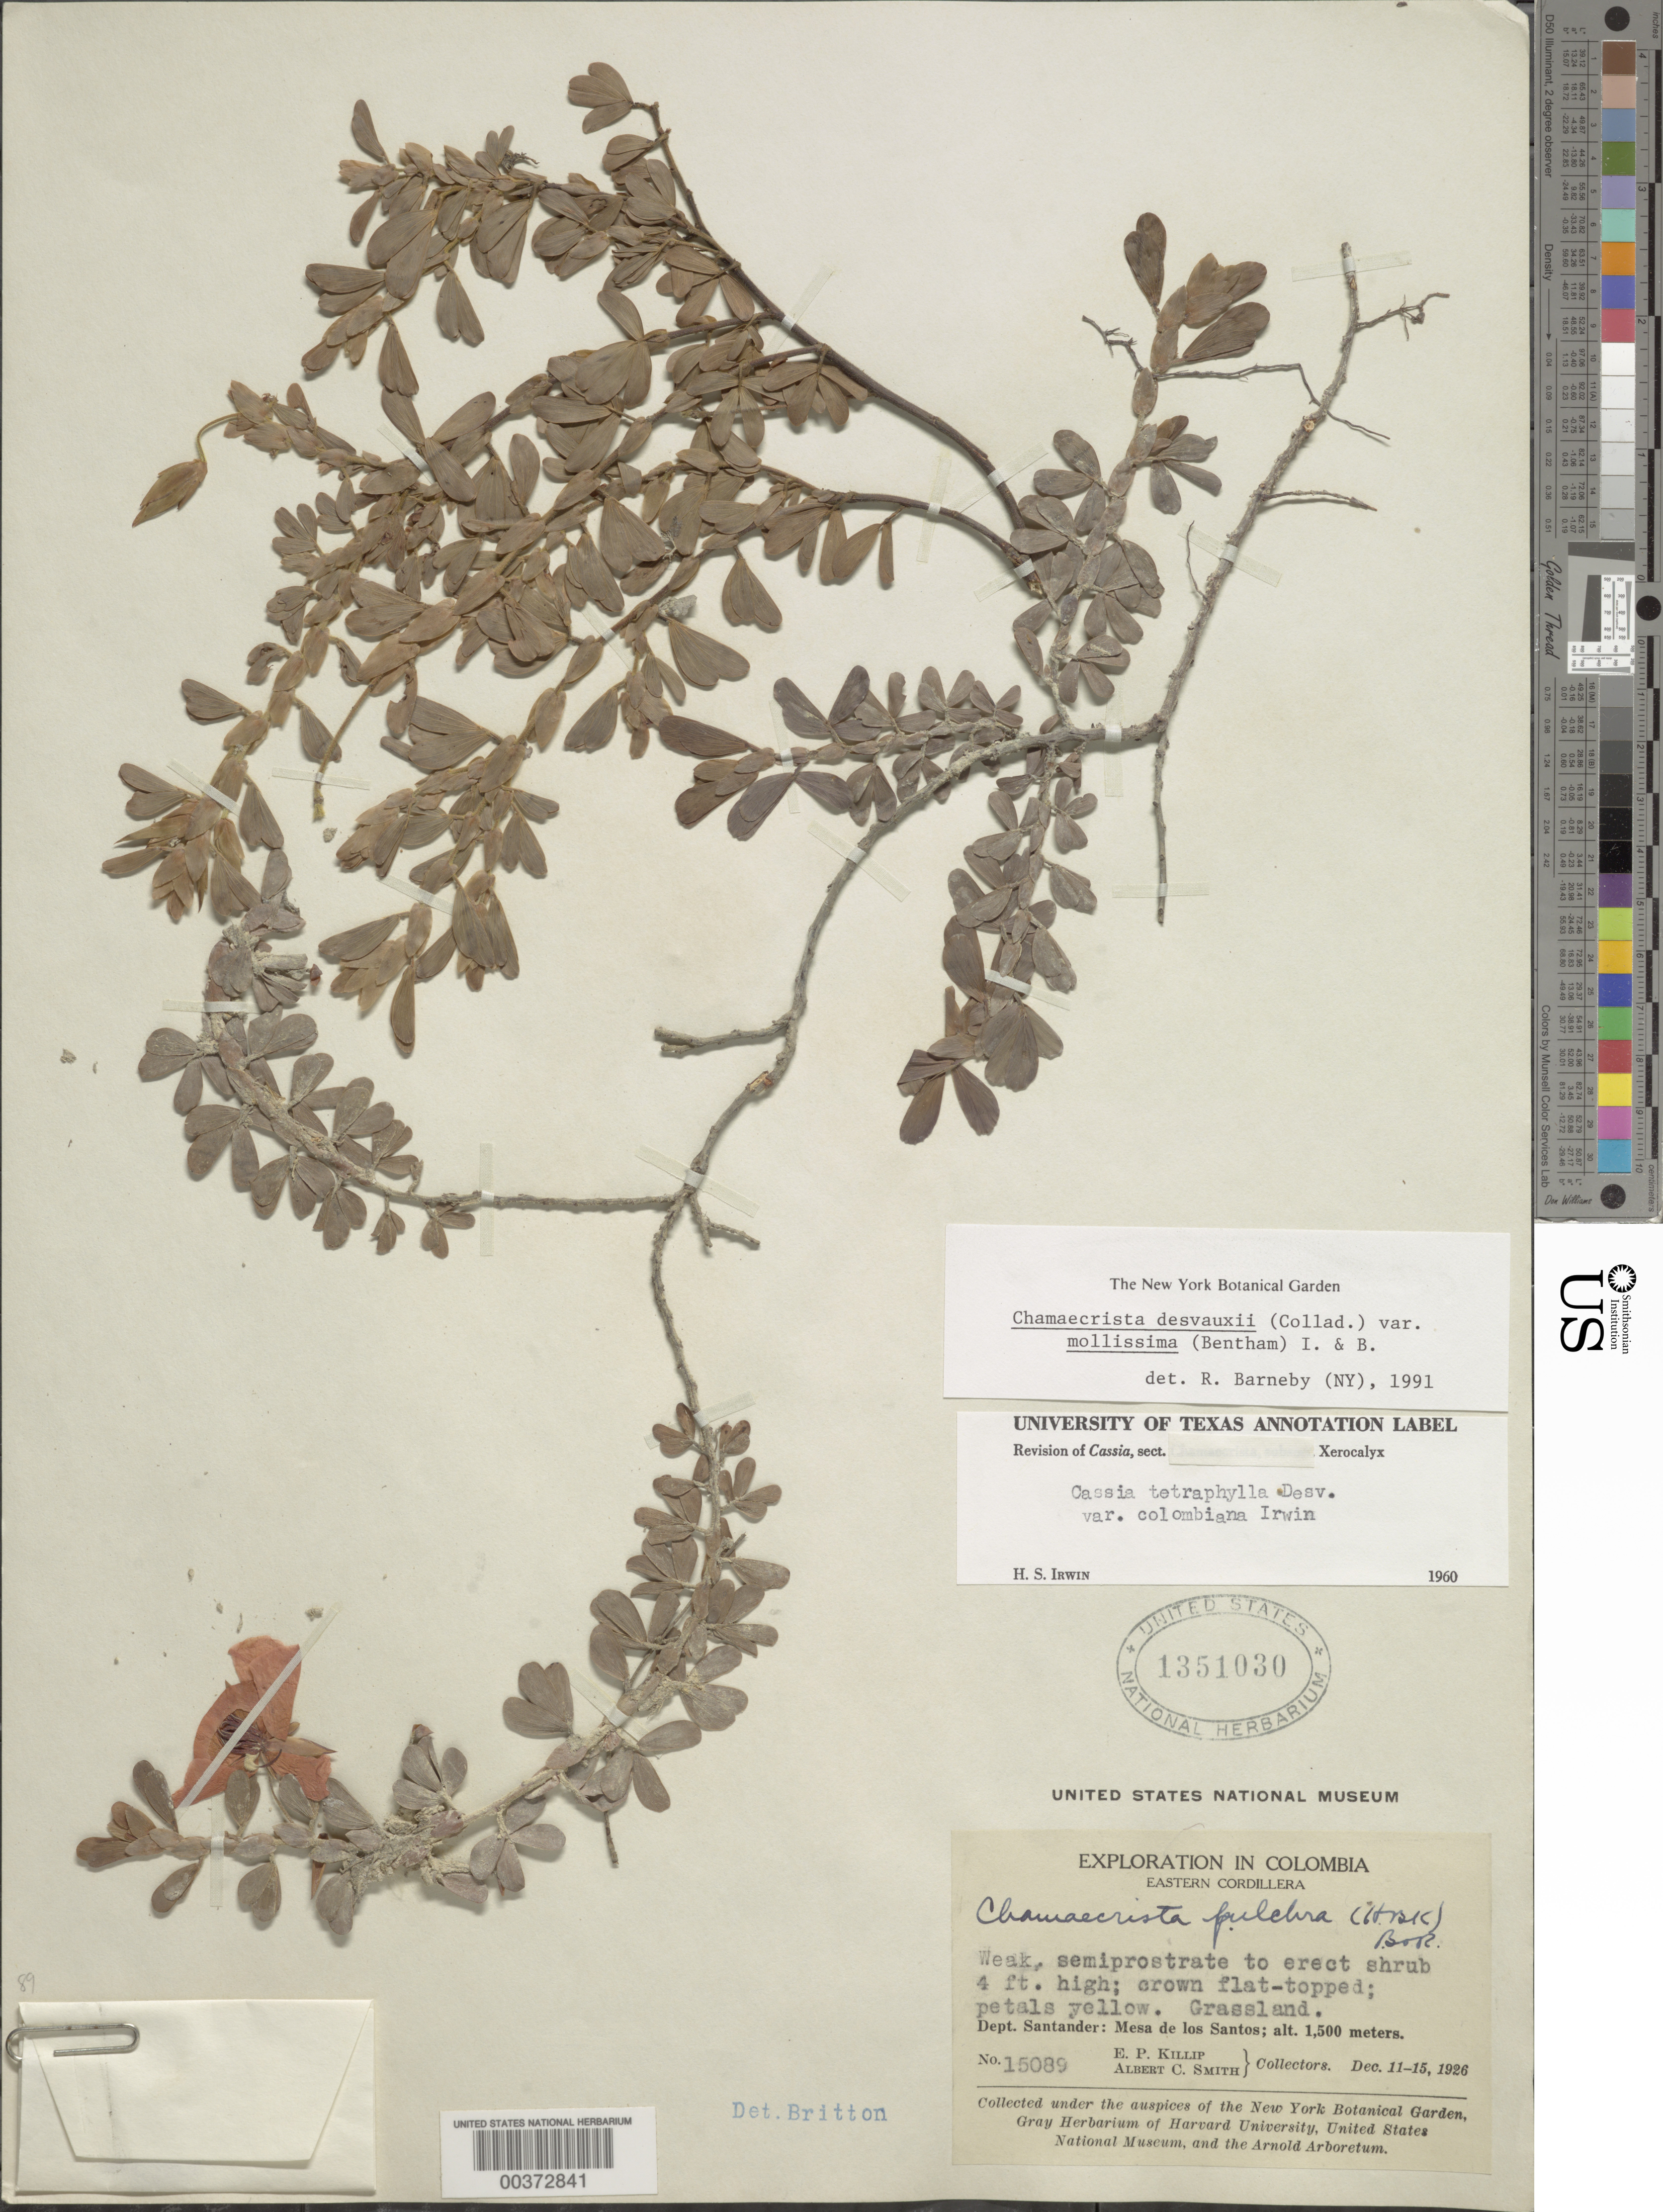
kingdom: Plantae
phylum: Tracheophyta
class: Magnoliopsida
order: Fabales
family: Fabaceae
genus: Chamaecrista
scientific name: Chamaecrista desvauxii var. mollissima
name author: (Benth.) H.S. Irwin & Barneby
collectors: E. P. Killip & A. C. Smith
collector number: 15089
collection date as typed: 11 Dec 1926 to 15 Dec 1926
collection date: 1926-12-11/1926-12-15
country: Colombia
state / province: Santander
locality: Mesa de Los Santos.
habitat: Grassland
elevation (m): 1500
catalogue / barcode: US 1351030